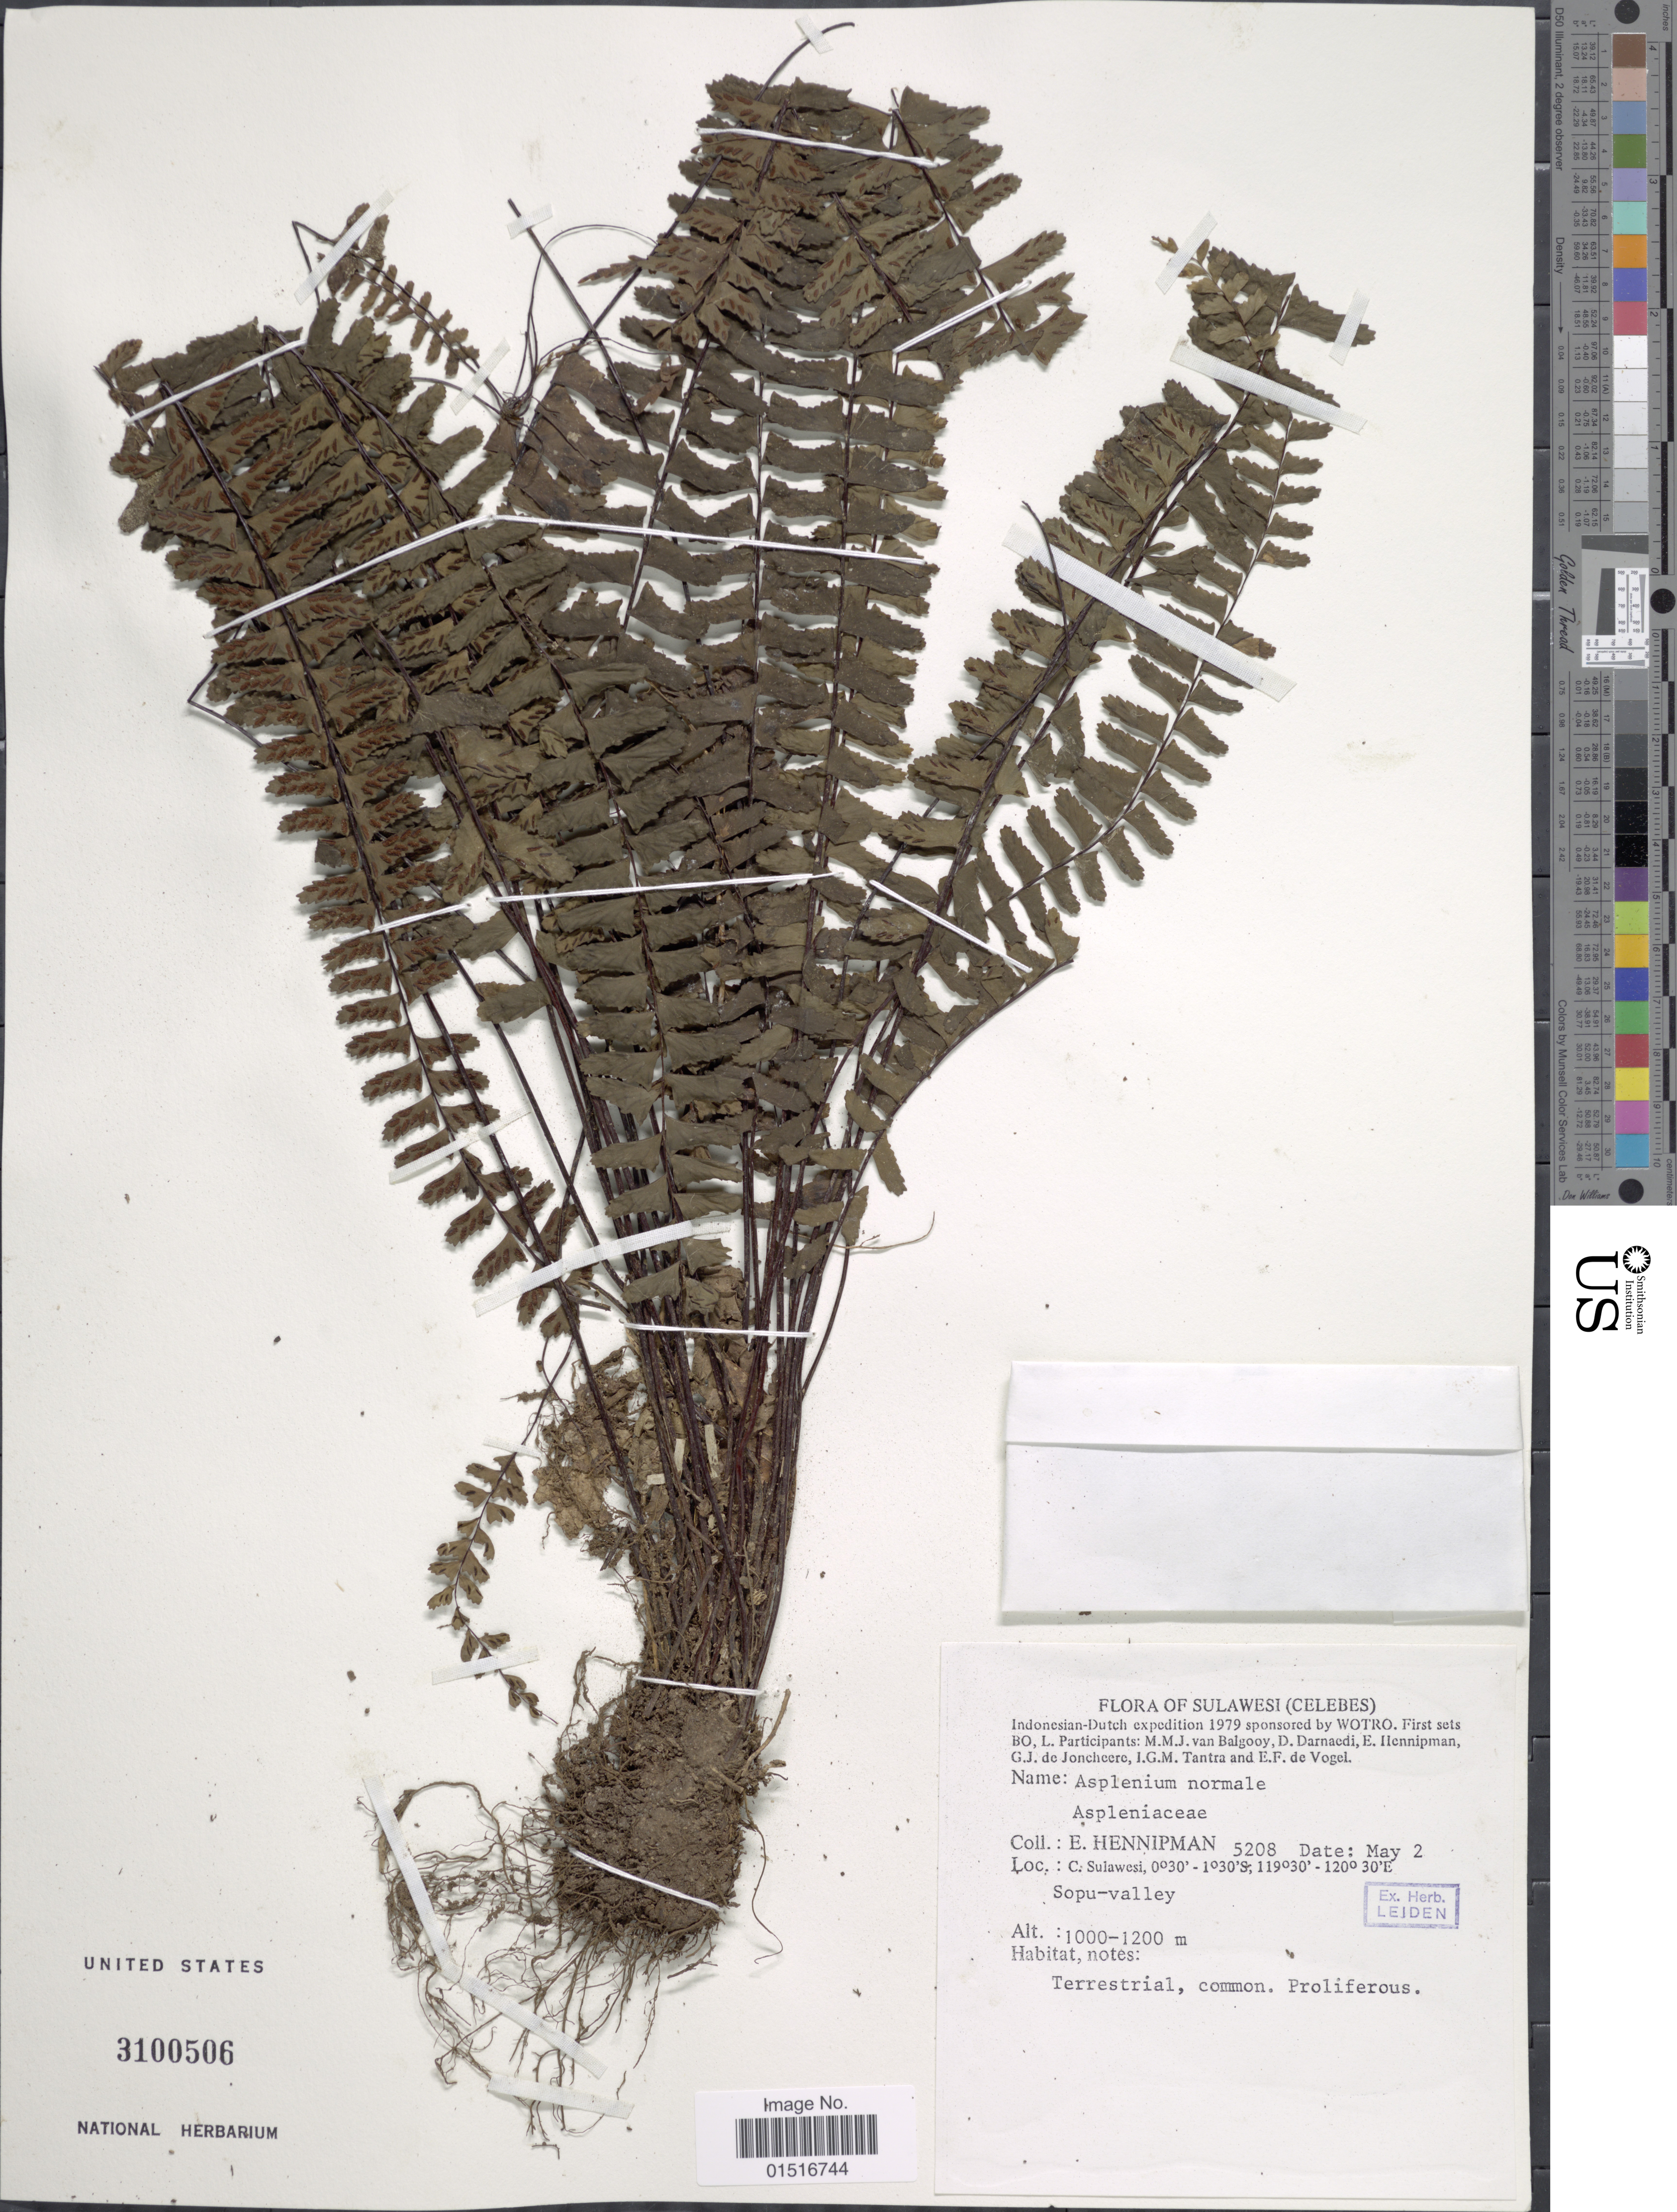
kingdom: Plantae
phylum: Tracheophyta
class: Polypodiopsida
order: Polypodiales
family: Aspleniaceae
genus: Asplenium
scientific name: Asplenium normale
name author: D. Don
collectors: E. Hennipman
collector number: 5208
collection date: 1979-05-02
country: Indonesia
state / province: Sulawesi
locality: Sulawesi (Celebes). C. Sulawesi. Sopu-valley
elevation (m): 1000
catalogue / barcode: US 3100506